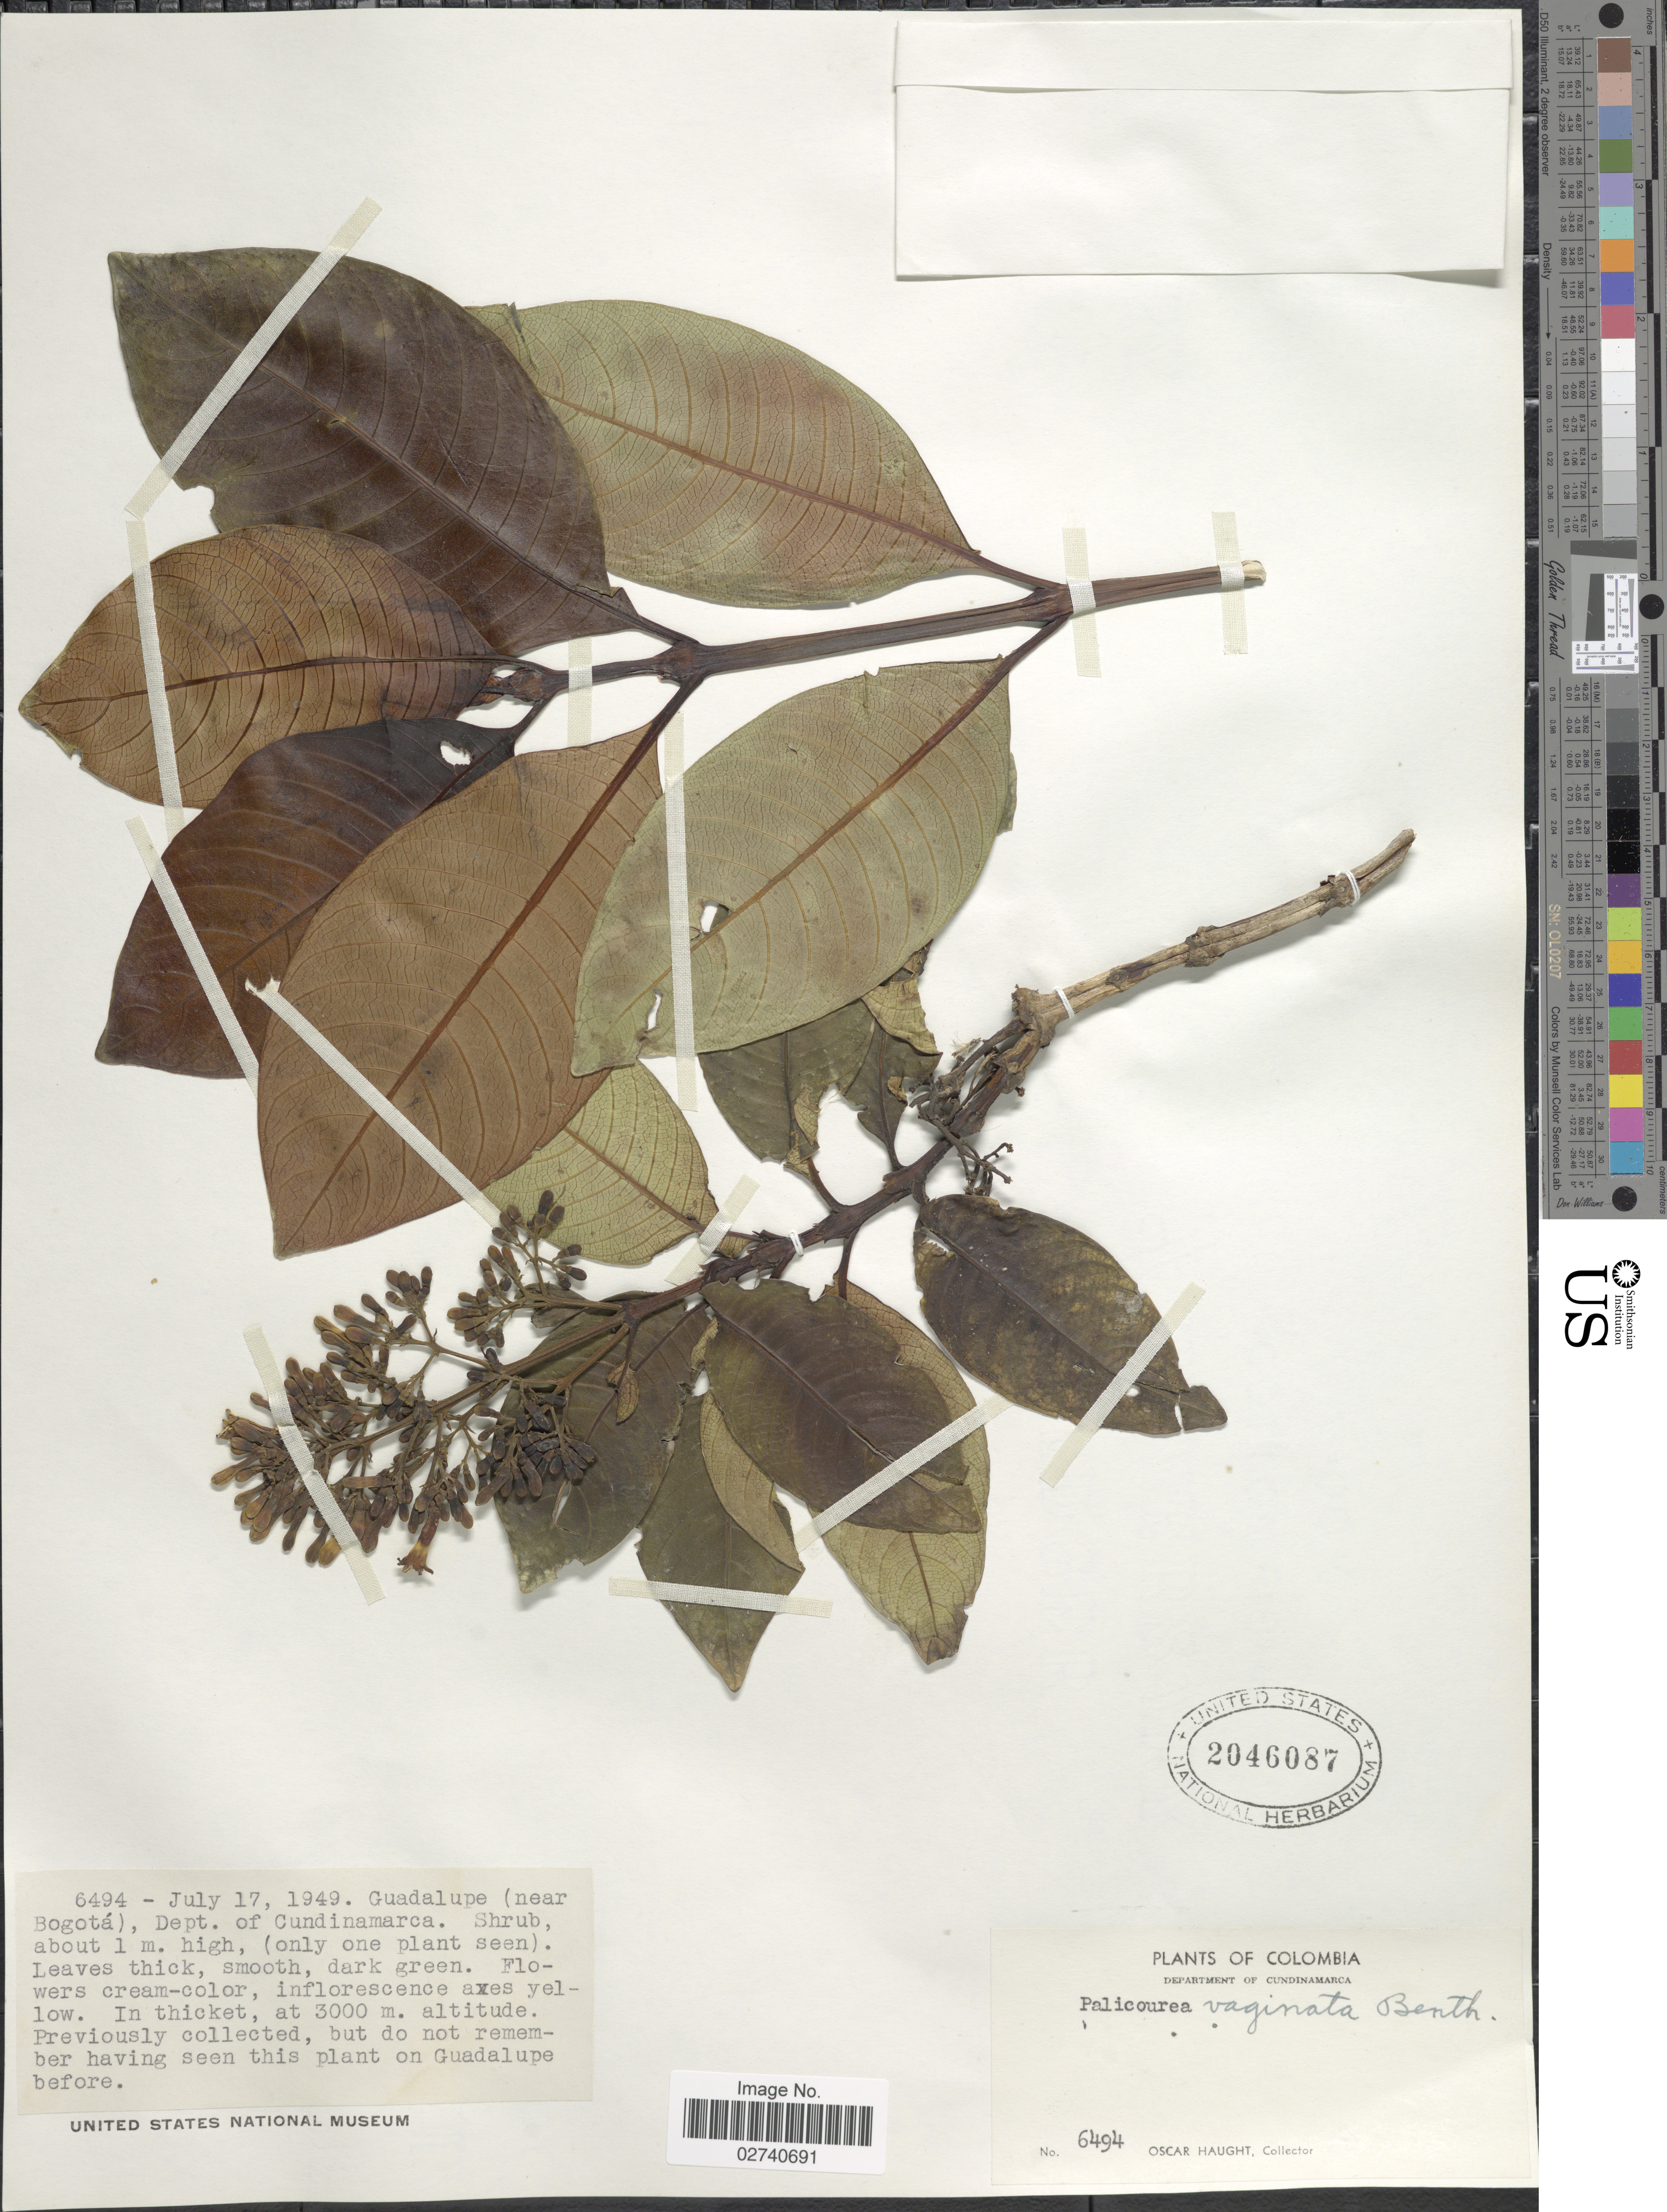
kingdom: Plantae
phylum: Tracheophyta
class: Magnoliopsida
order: Gentianales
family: Rubiaceae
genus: Palicourea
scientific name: Palicourea vaginata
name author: Benth.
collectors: O. L. Haught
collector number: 6494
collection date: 1949-07-17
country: Colombia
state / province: Cundinamarca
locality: Guadalupe (near Bogota)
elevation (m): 3000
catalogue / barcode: US 2046087